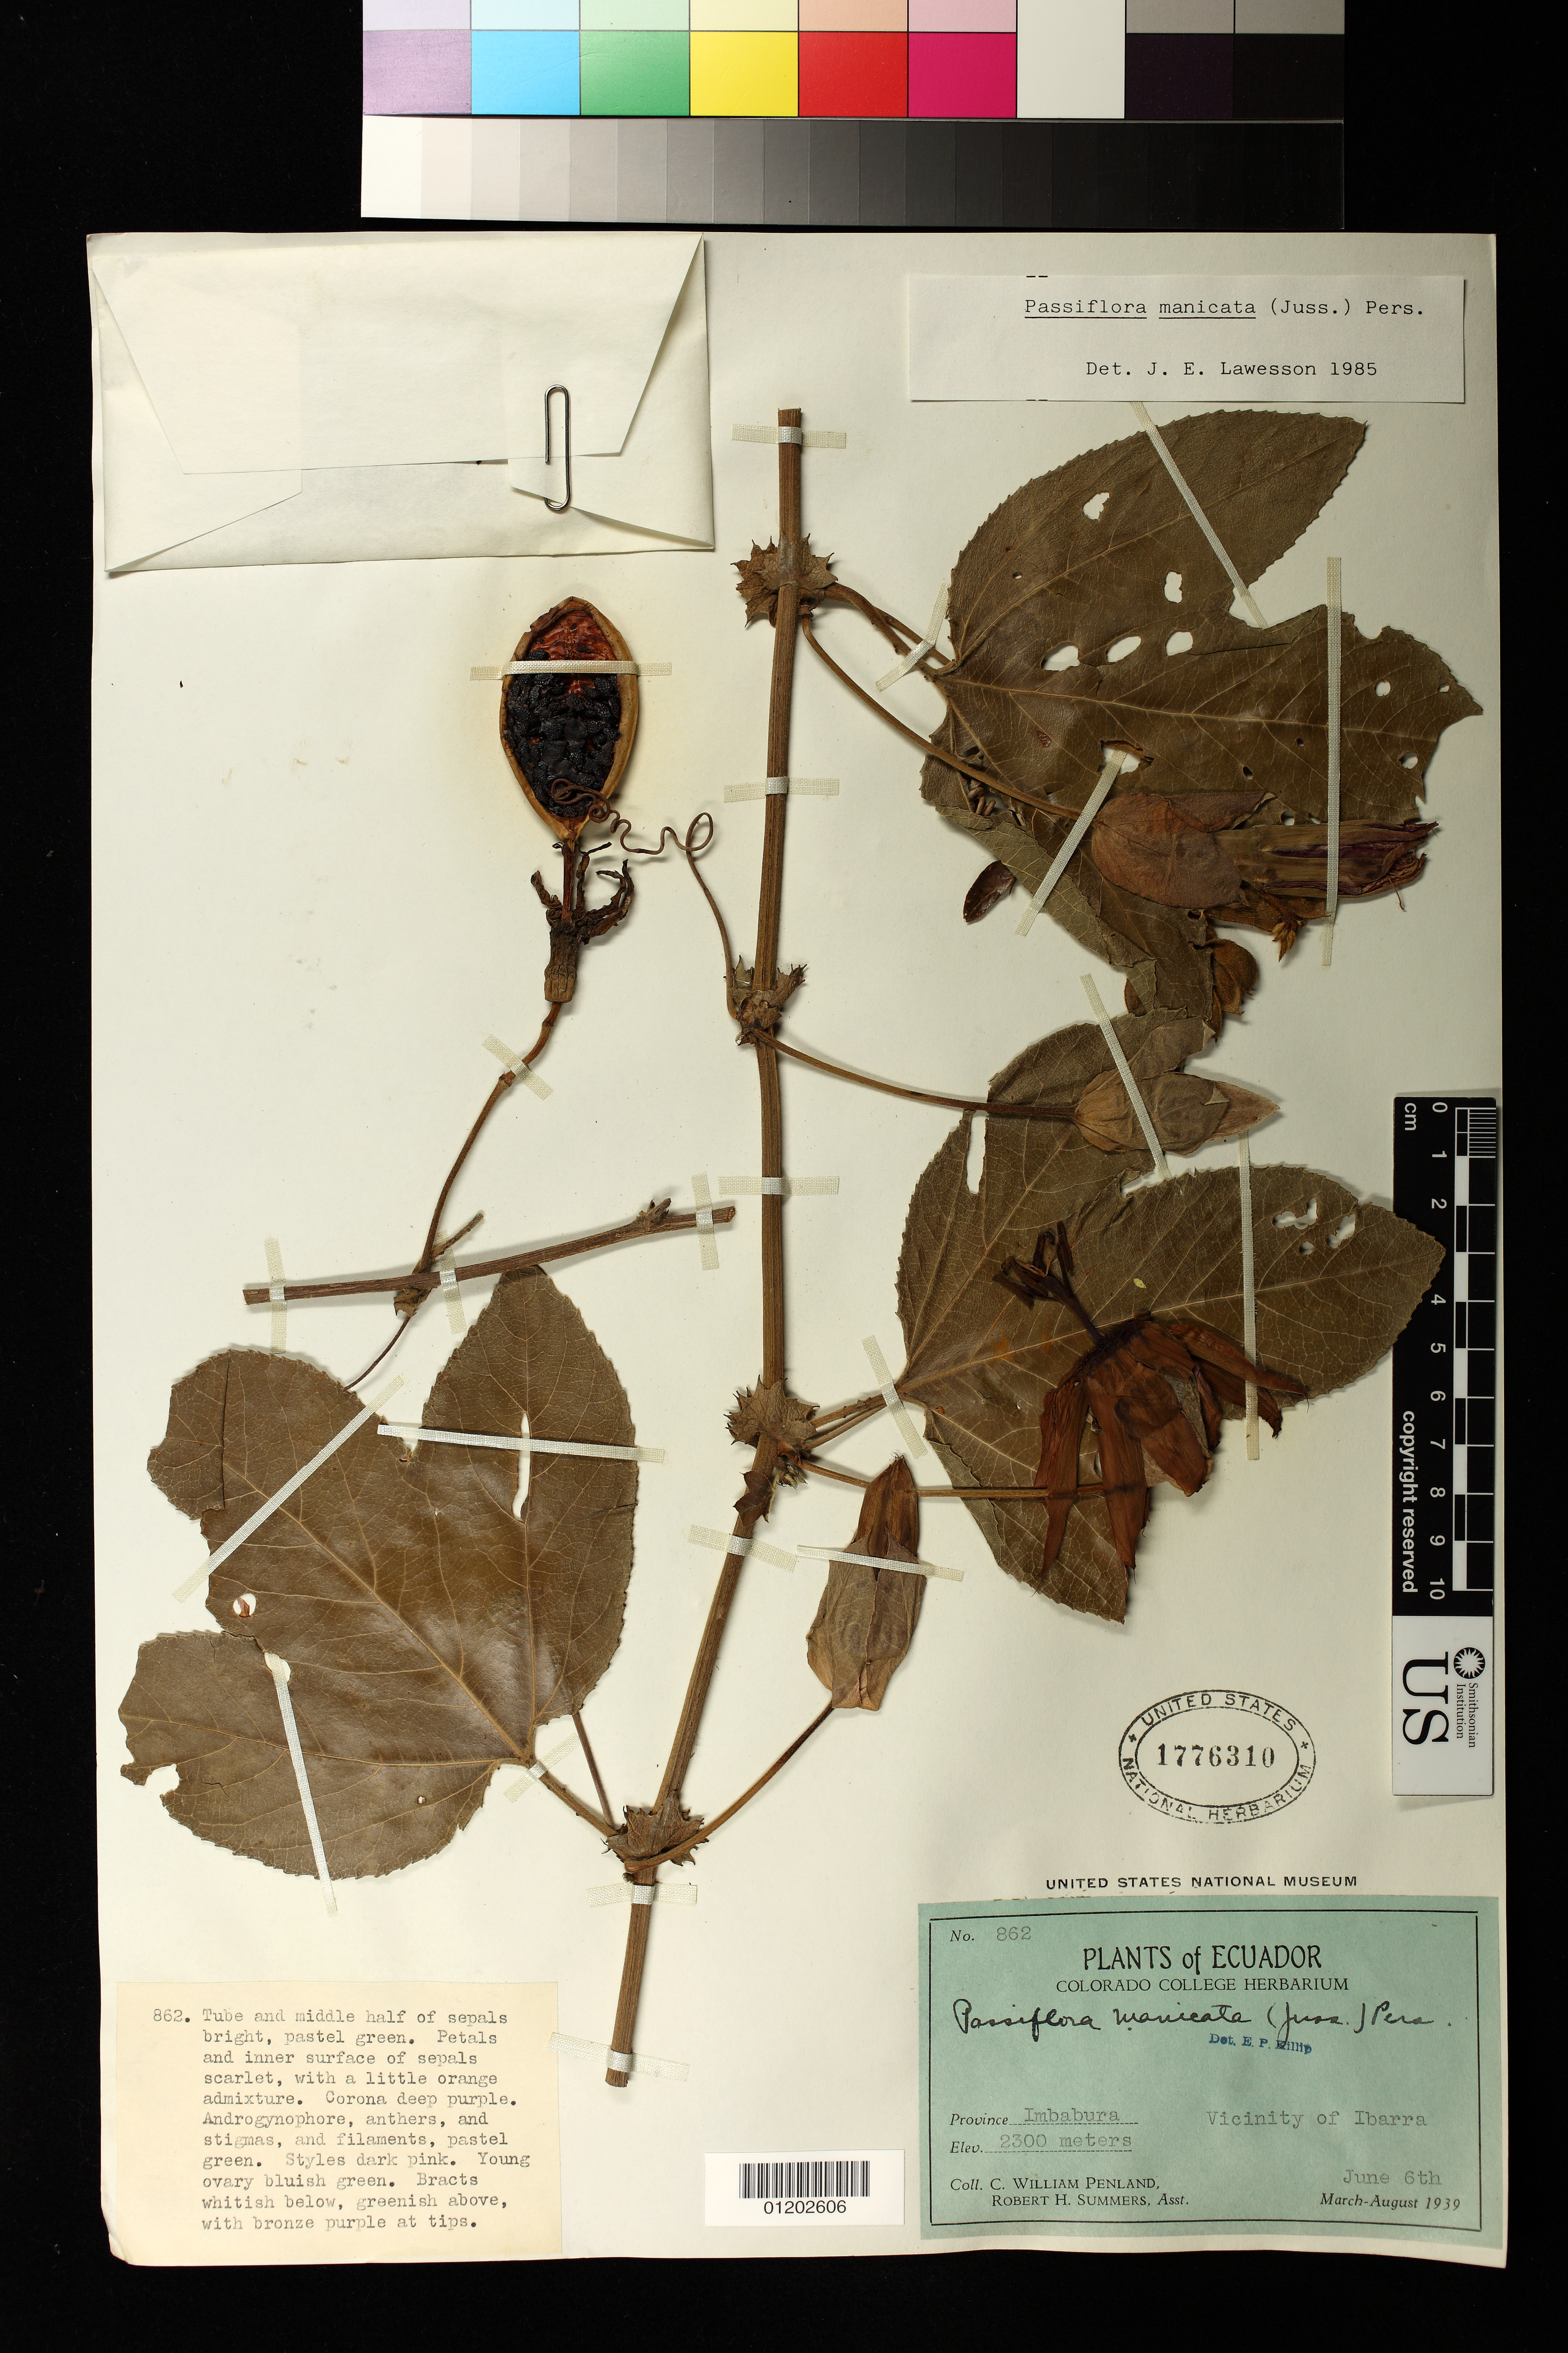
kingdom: Plantae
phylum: Tracheophyta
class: Magnoliopsida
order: Malpighiales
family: Passifloraceae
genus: Passiflora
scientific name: Passiflora manicata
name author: (Juss.) Pers.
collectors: C. W. Penland & R. Summers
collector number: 862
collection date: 1939-06-06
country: Ecuador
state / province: Imbabura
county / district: Ibarra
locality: Vicinity of Ibarra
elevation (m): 2300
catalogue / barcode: US 1776310